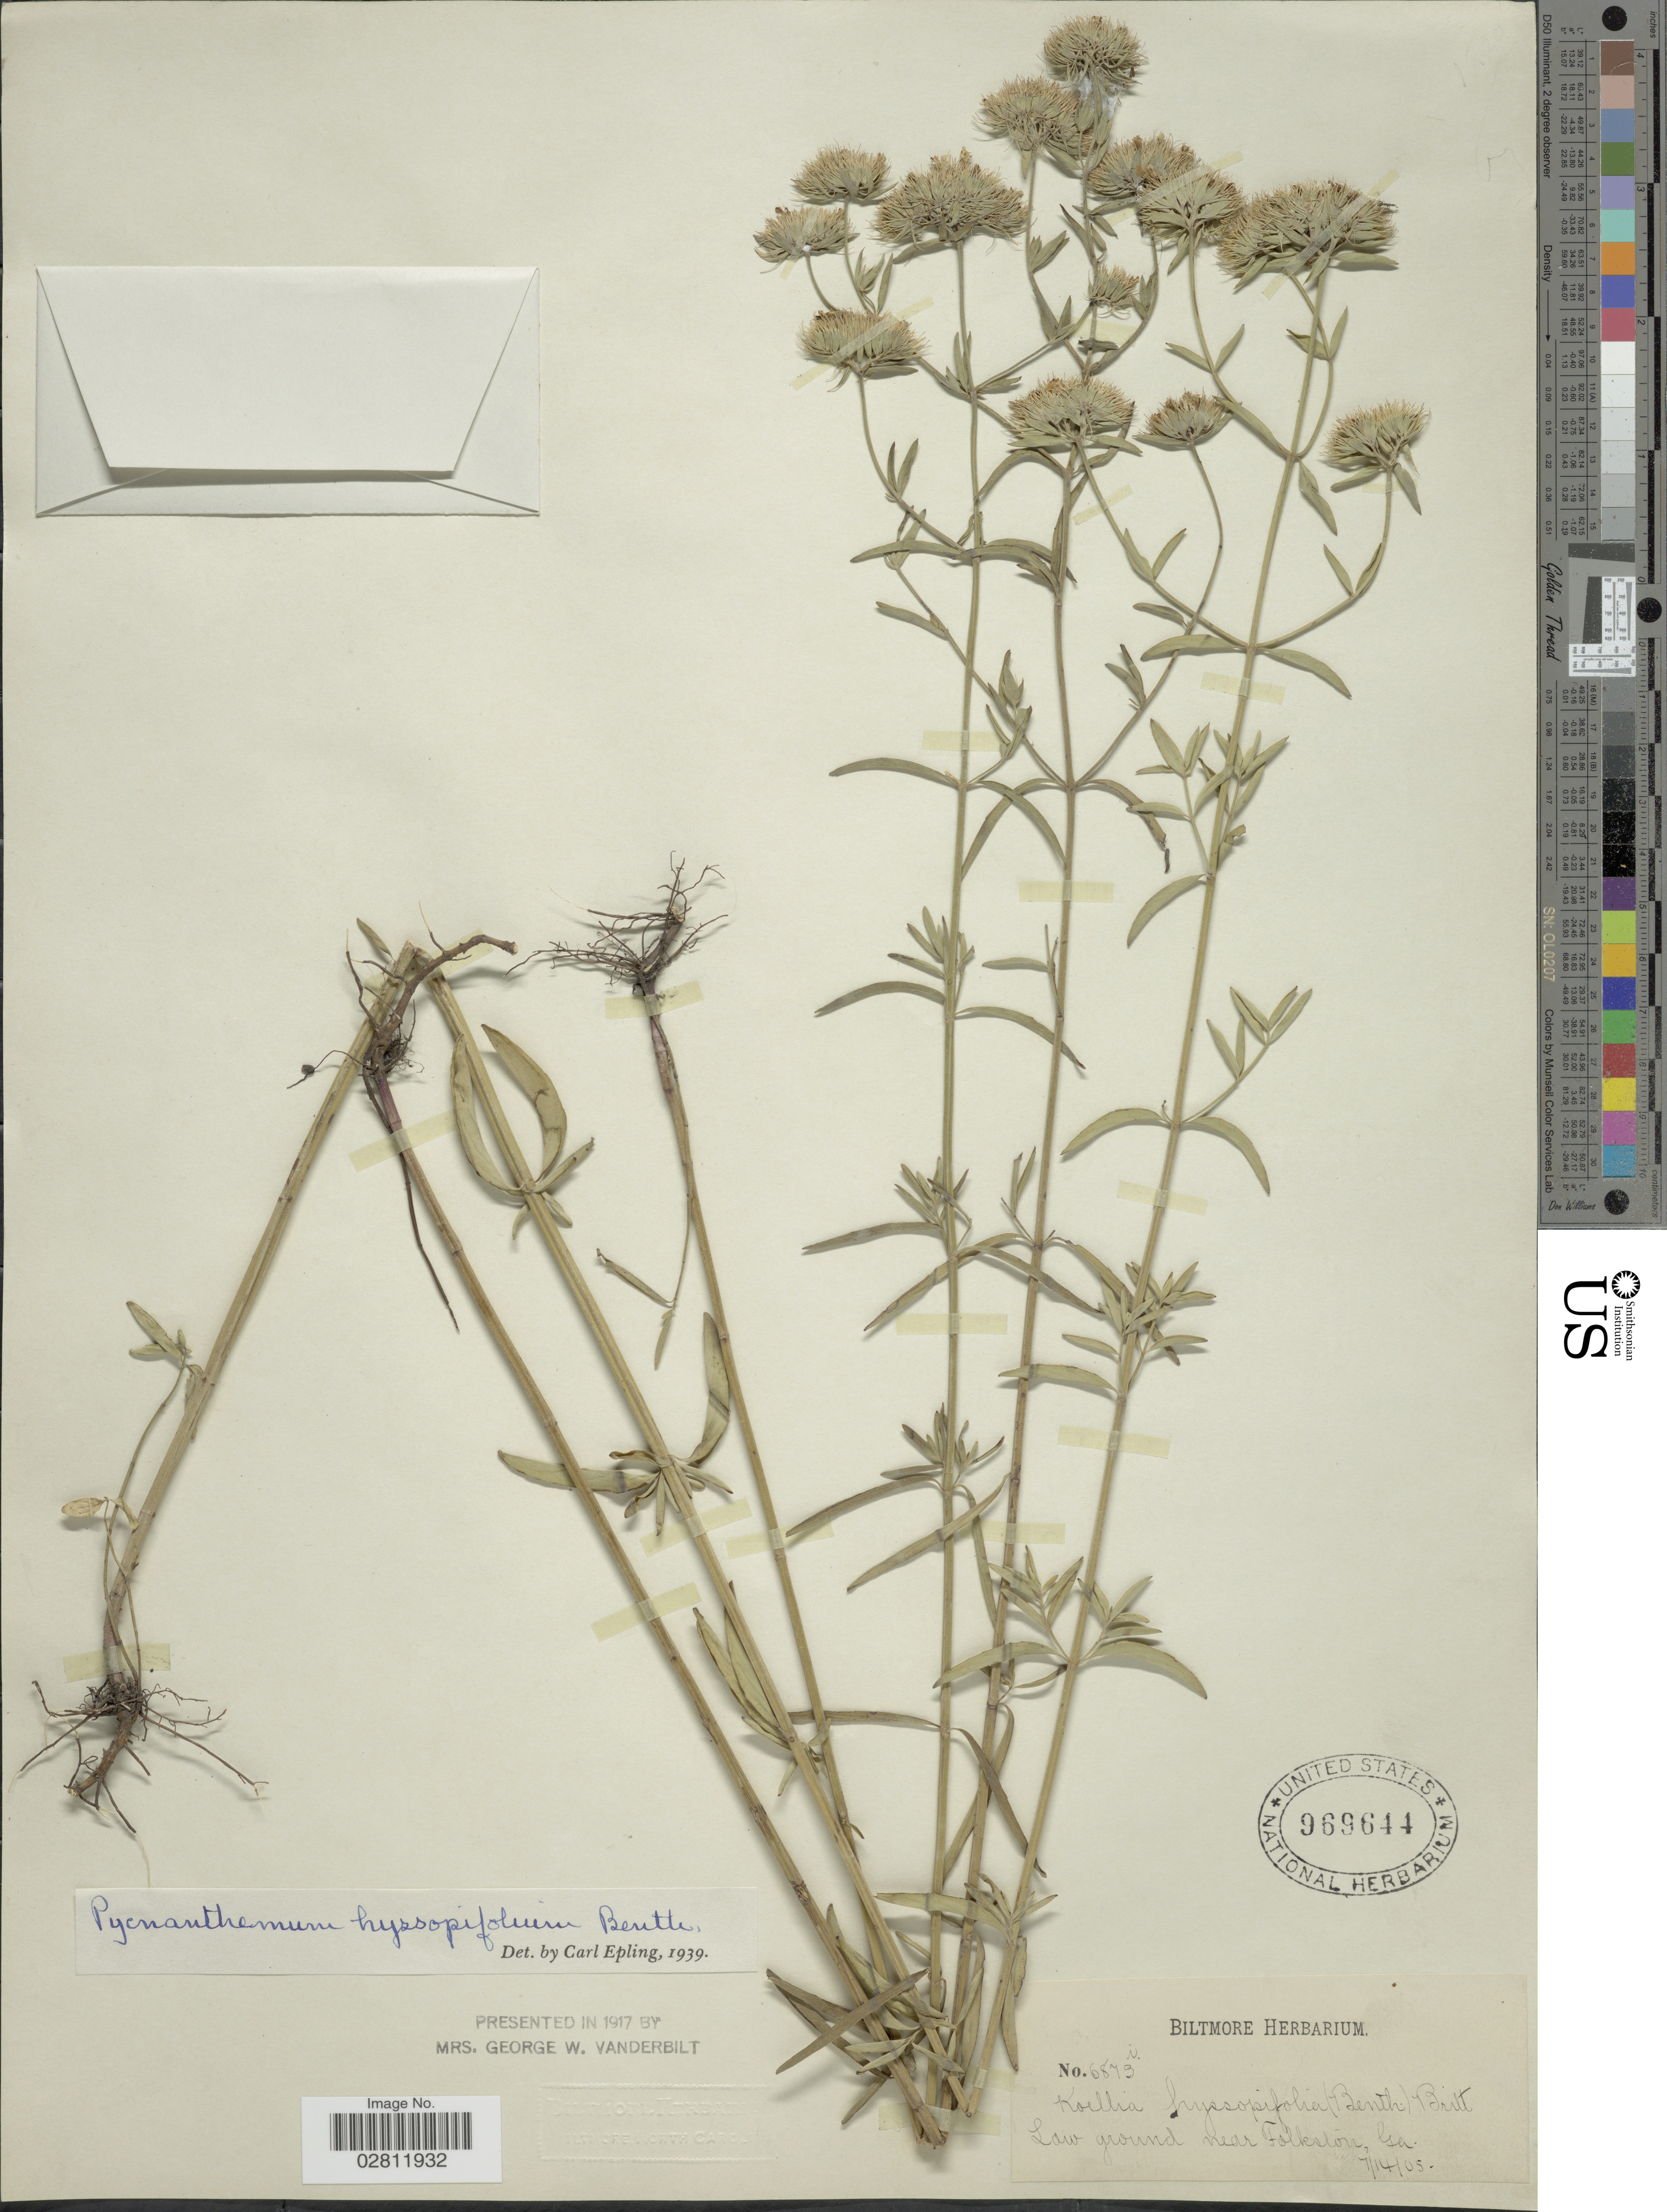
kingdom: Plantae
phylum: Tracheophyta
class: Magnoliopsida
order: Lamiales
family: Lamiaceae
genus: Pycnanthemum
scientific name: Pycnanthemum flexuosum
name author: (Walter) Britton, Stearns & Poggenb.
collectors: ex herb. Biltmore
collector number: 6873i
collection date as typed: Transcribed d/m/y: 14/7/5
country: United States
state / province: Georgia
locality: Low ground near Folkston.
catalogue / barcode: US 969644